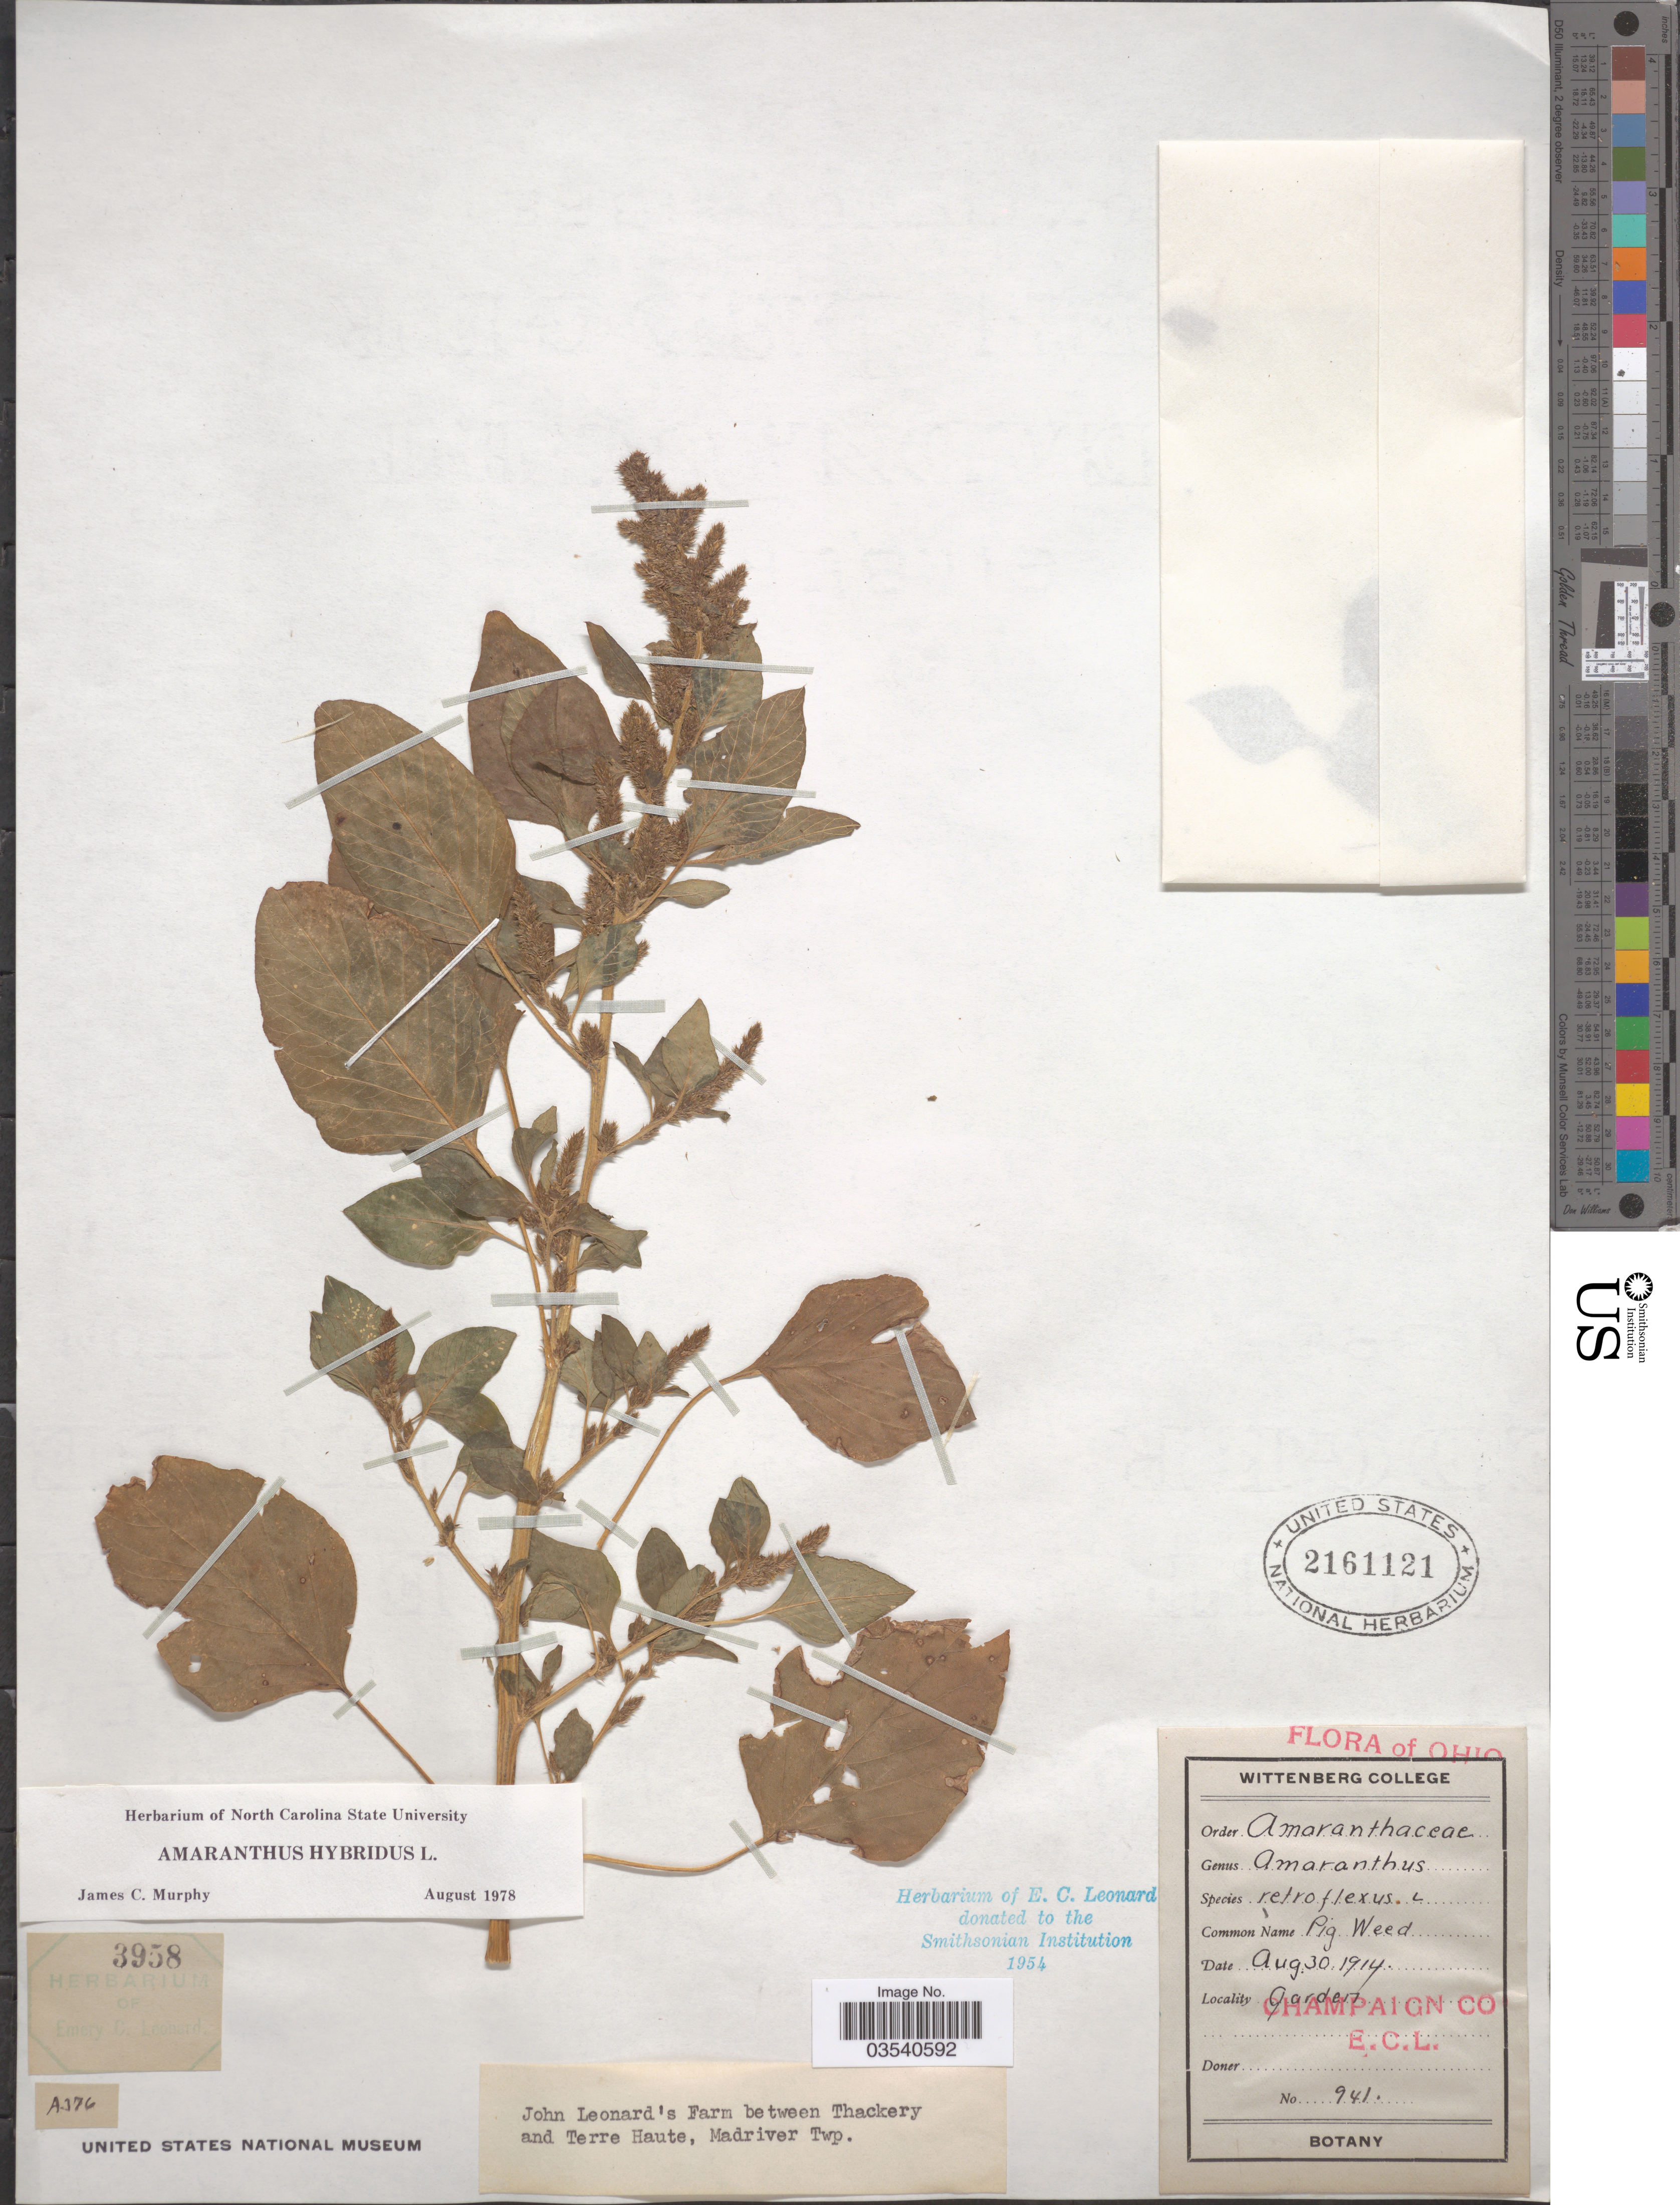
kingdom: Plantae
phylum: Tracheophyta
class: Magnoliopsida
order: Caryophyllales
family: Amaranthaceae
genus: Amaranthus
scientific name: Amaranthus hybridus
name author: L.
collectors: E. C. Leonard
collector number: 941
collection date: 1914-08-30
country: United States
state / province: Ohio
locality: Garden. John Leonard's Farm between Thackery and Terre Haute, Madriver Twp.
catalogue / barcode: US 2161121